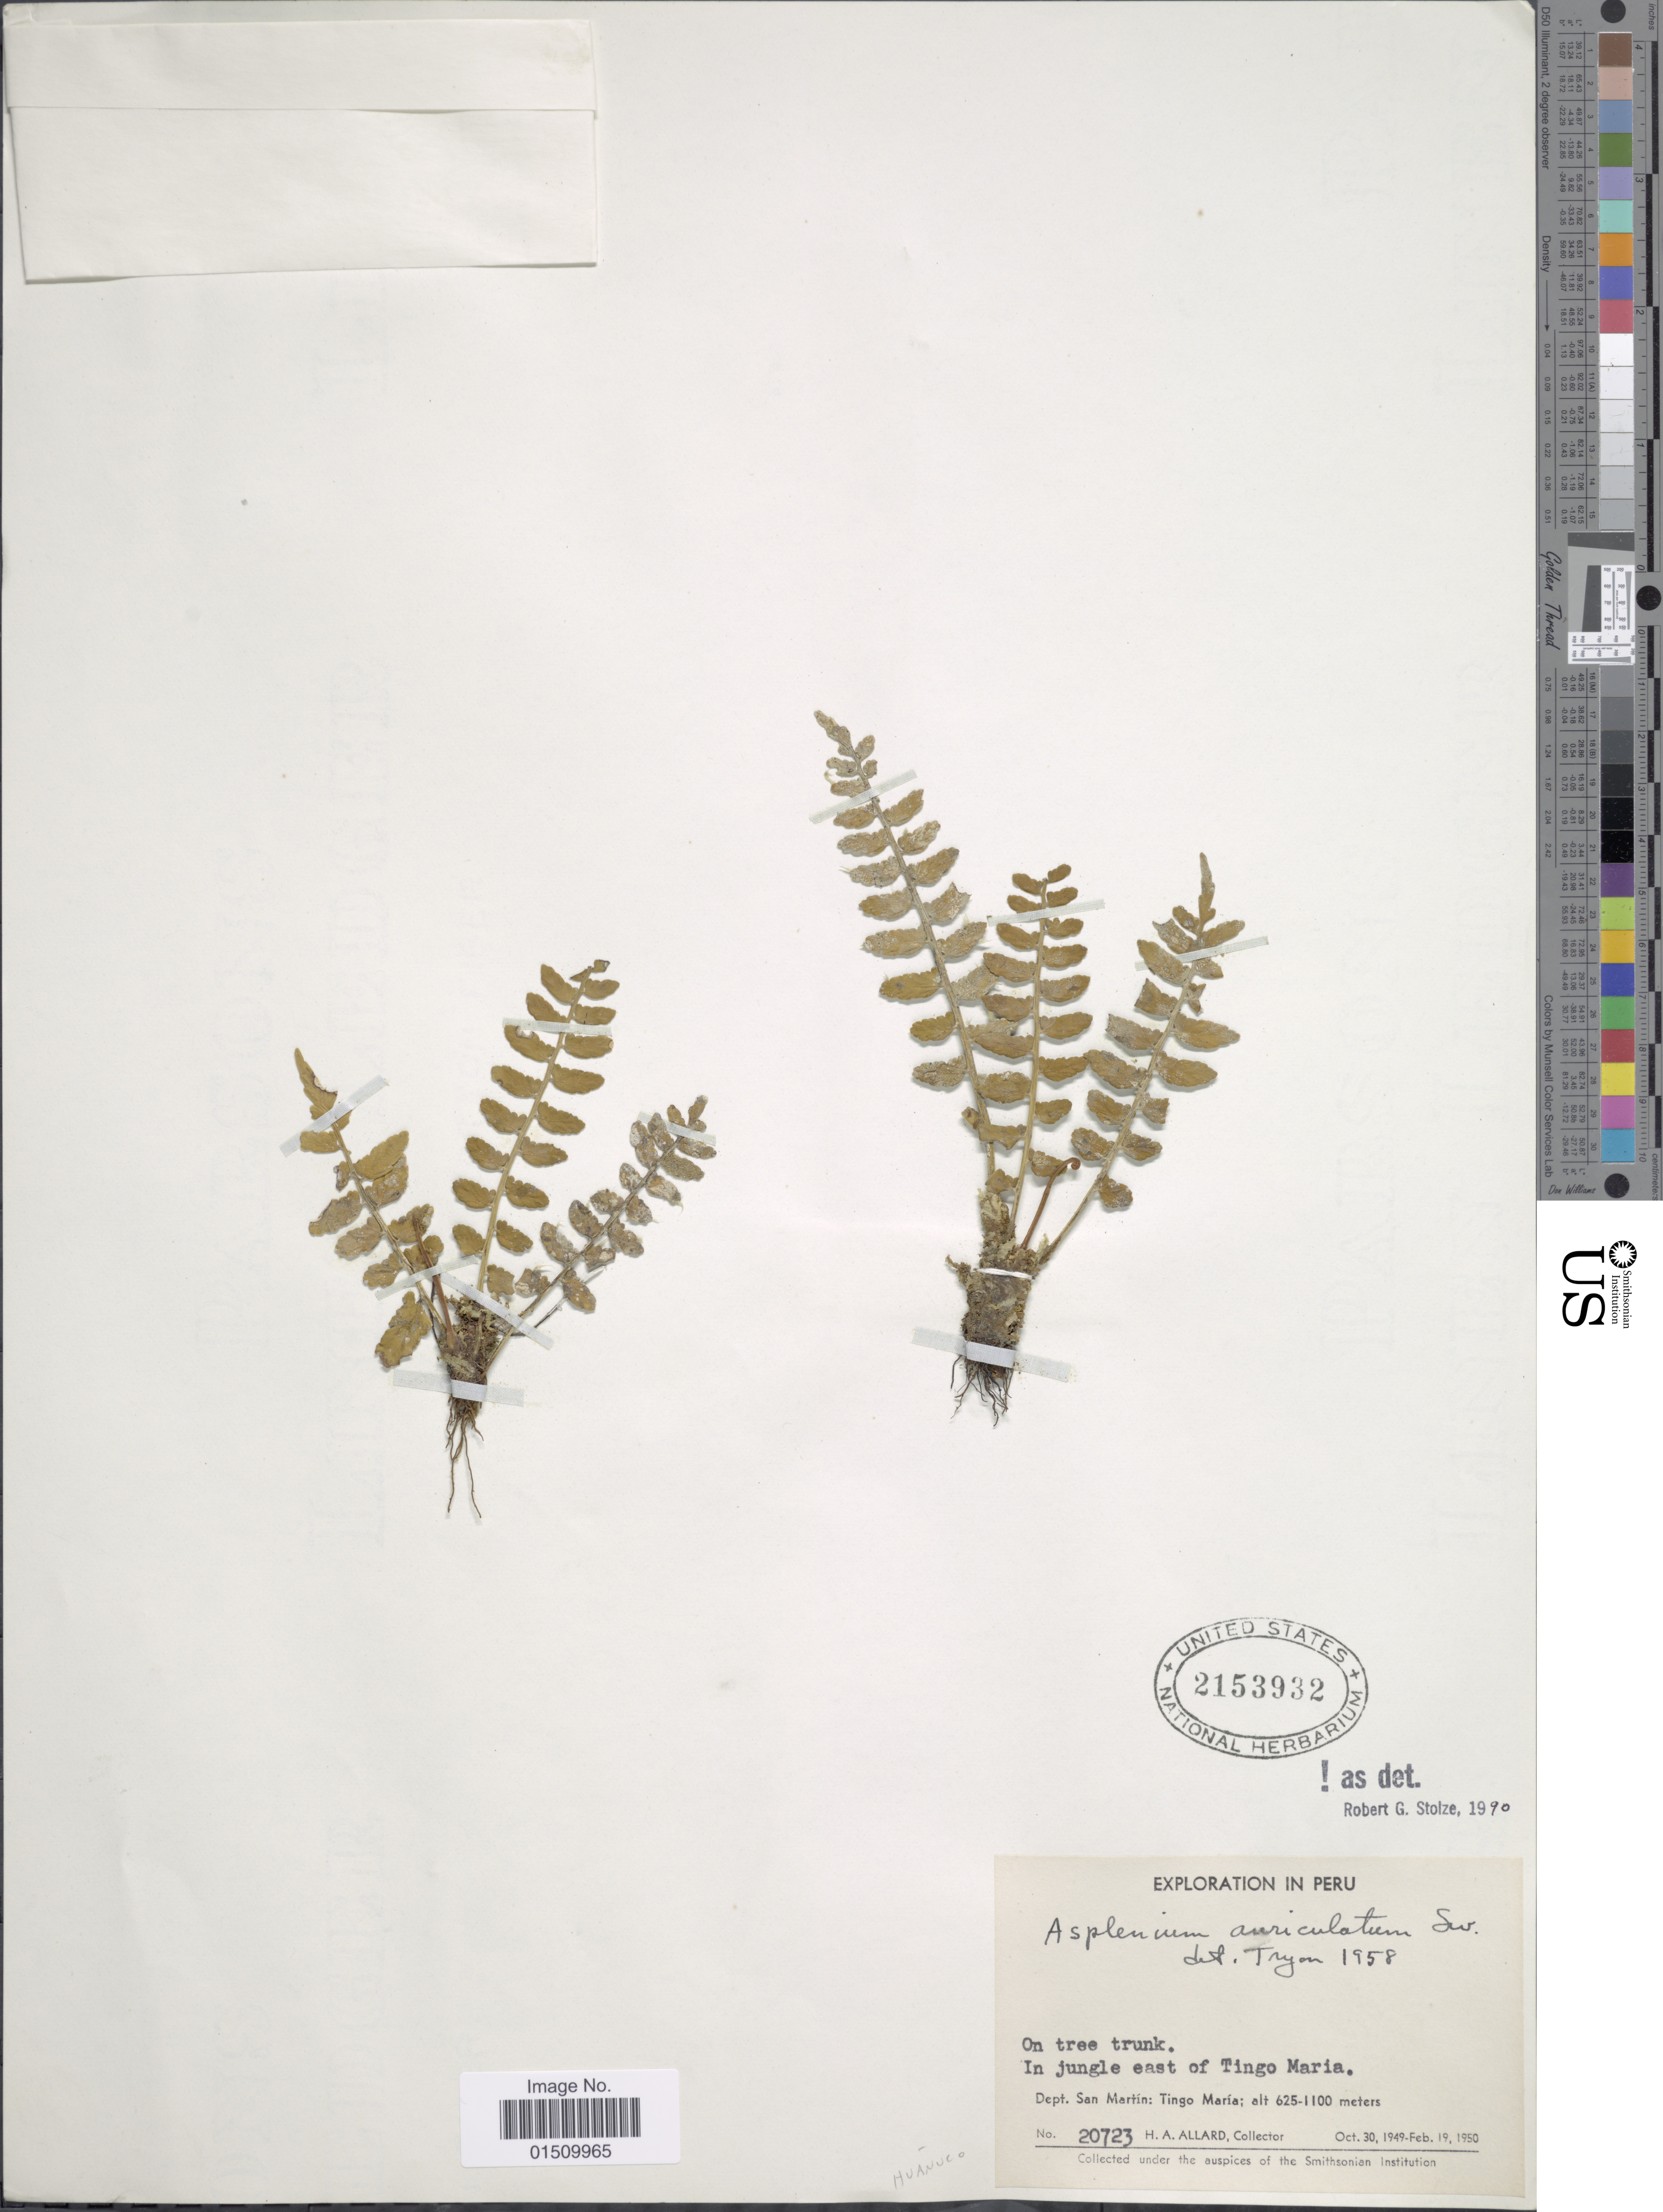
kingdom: Plantae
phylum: Tracheophyta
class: Polypodiopsida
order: Polypodiales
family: Aspleniaceae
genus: Asplenium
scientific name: Asplenium auriculatum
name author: Sw.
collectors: H. A. Allard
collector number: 20723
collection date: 1949-10-30/1950-02-19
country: Peru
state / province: San Martín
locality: Peru, In Jungle east of Tingo Maria, Dept. San Martin: Tingo Maria.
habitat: in jungle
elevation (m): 625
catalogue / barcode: US 2153932